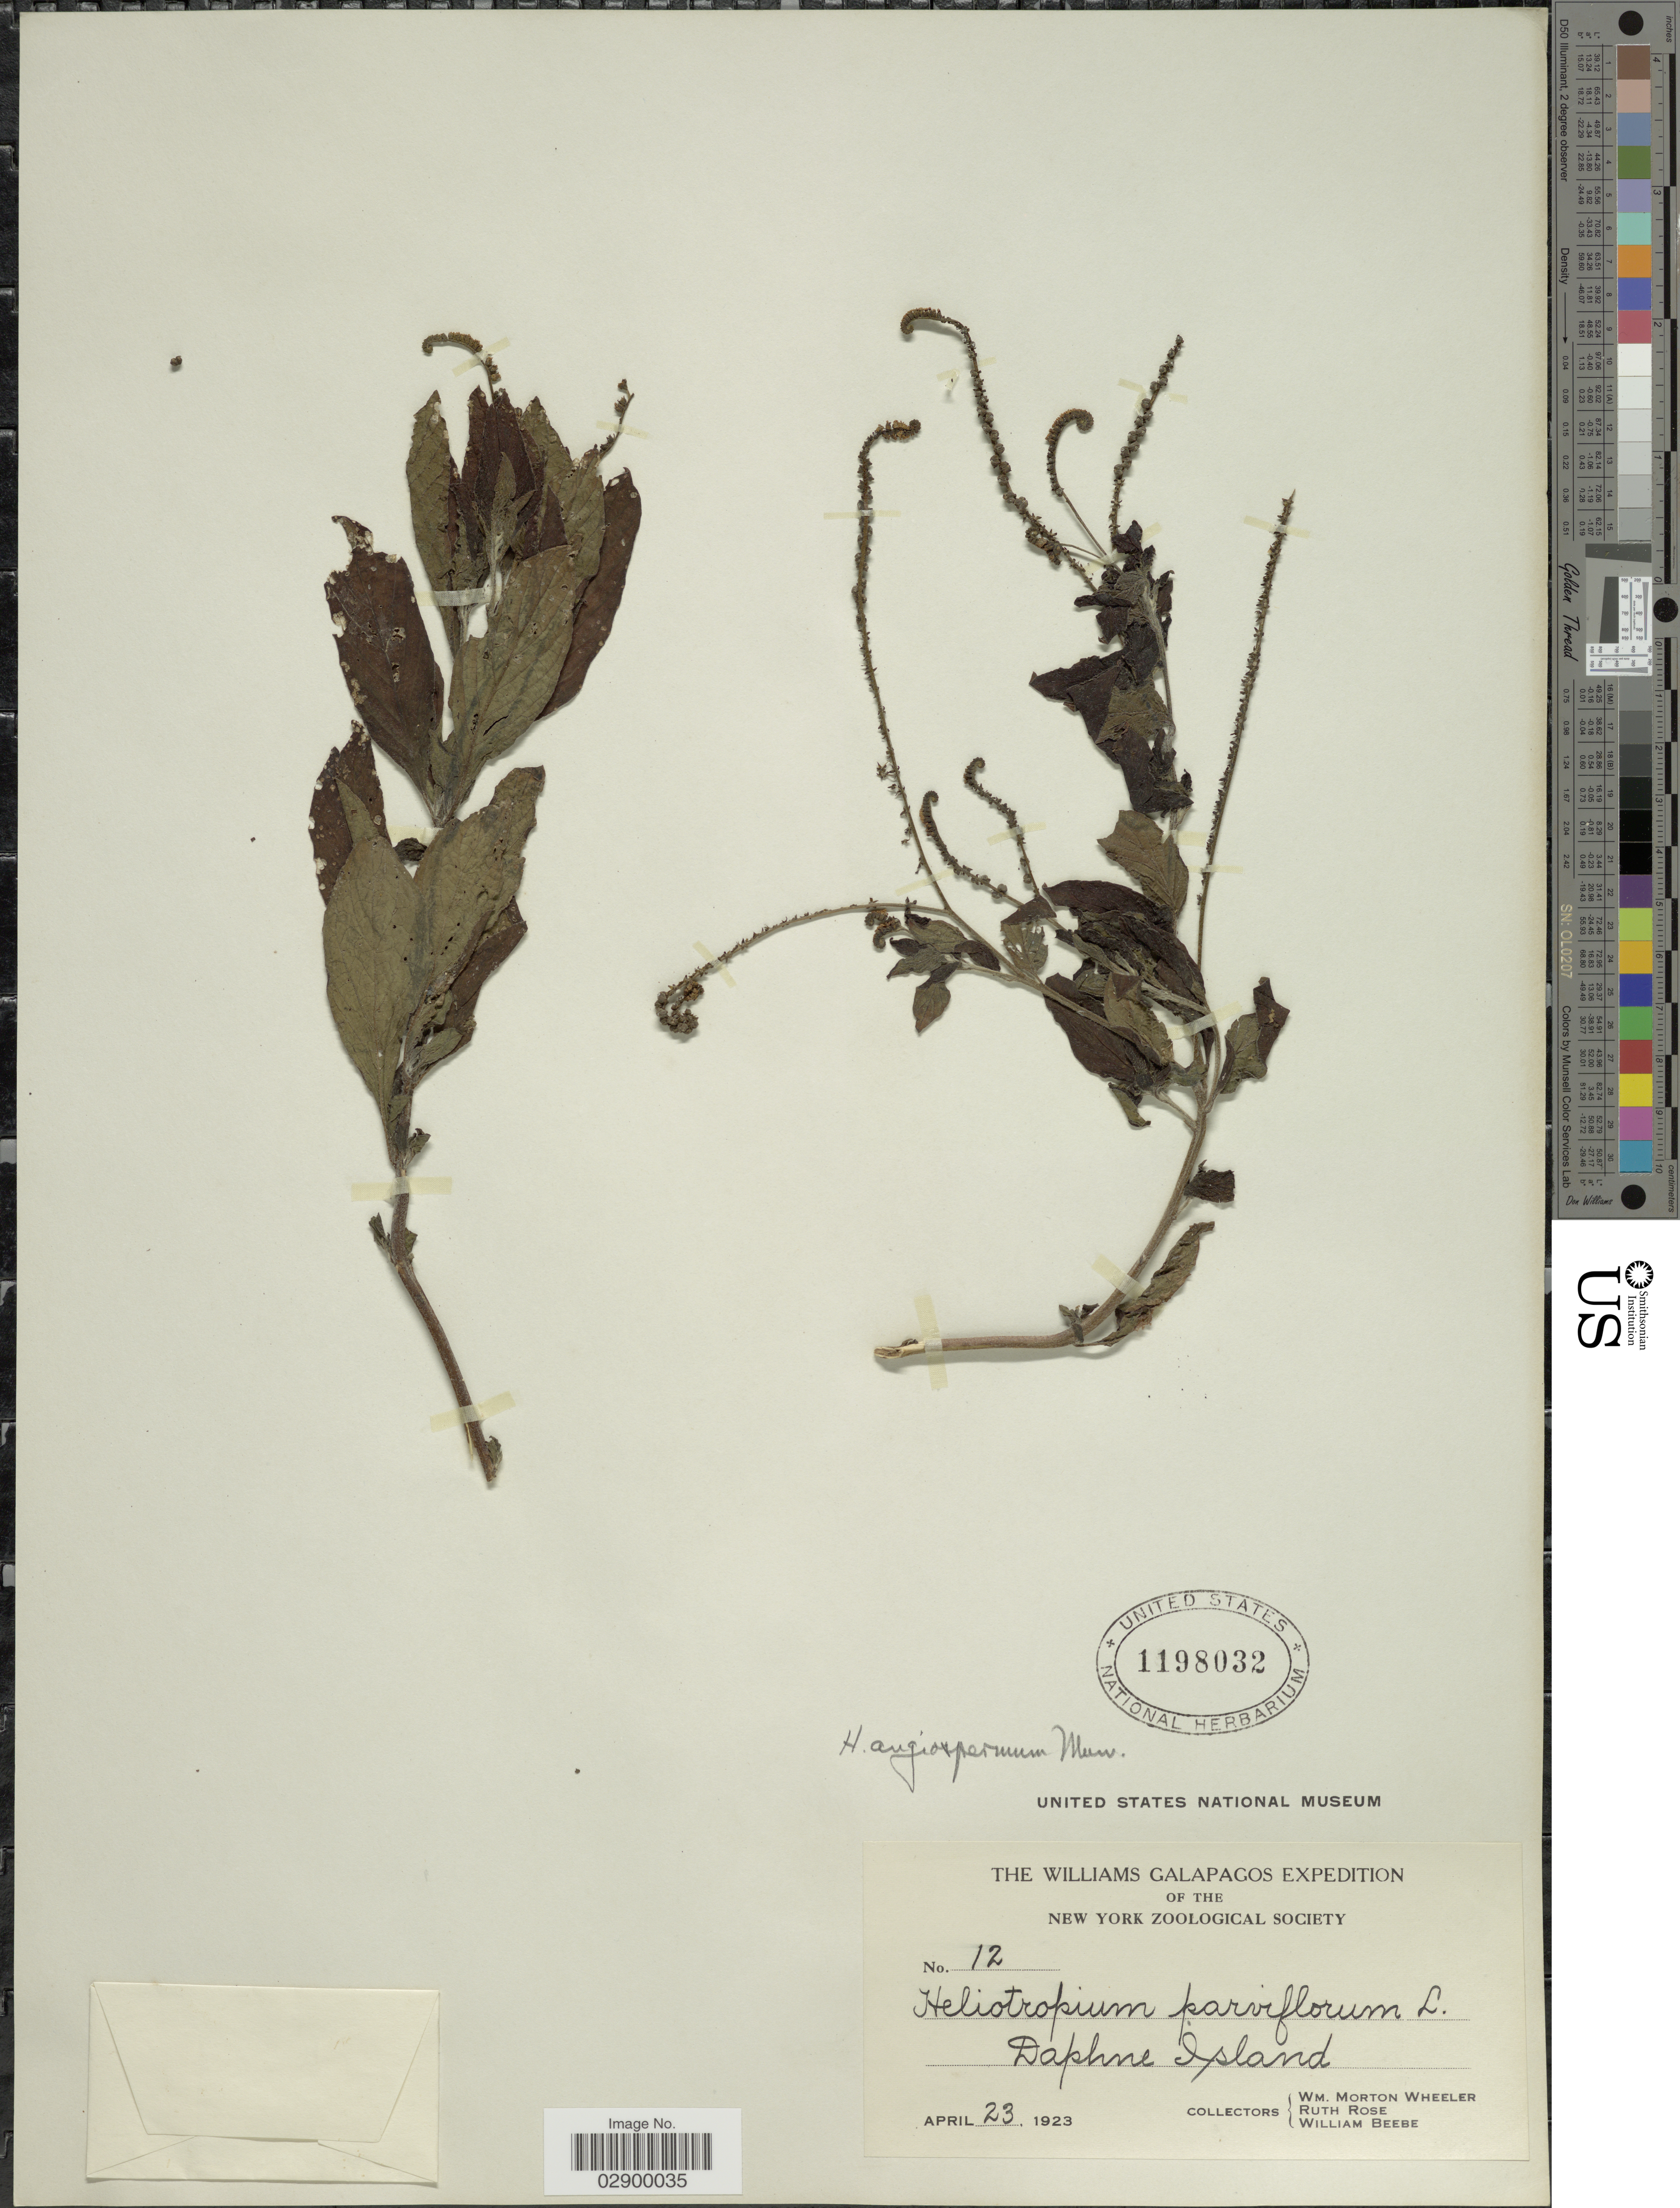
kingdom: Plantae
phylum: Tracheophyta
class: Magnoliopsida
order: Boraginales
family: Heliotropiaceae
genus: Heliotropium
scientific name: Heliotropium angiospermum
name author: Murray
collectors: W. Wheeler, R. Rose & W. Beebe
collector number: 12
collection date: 1923-04-23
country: Ecuador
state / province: Colón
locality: Galapagos. Daphne Island.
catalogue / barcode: US 1198032